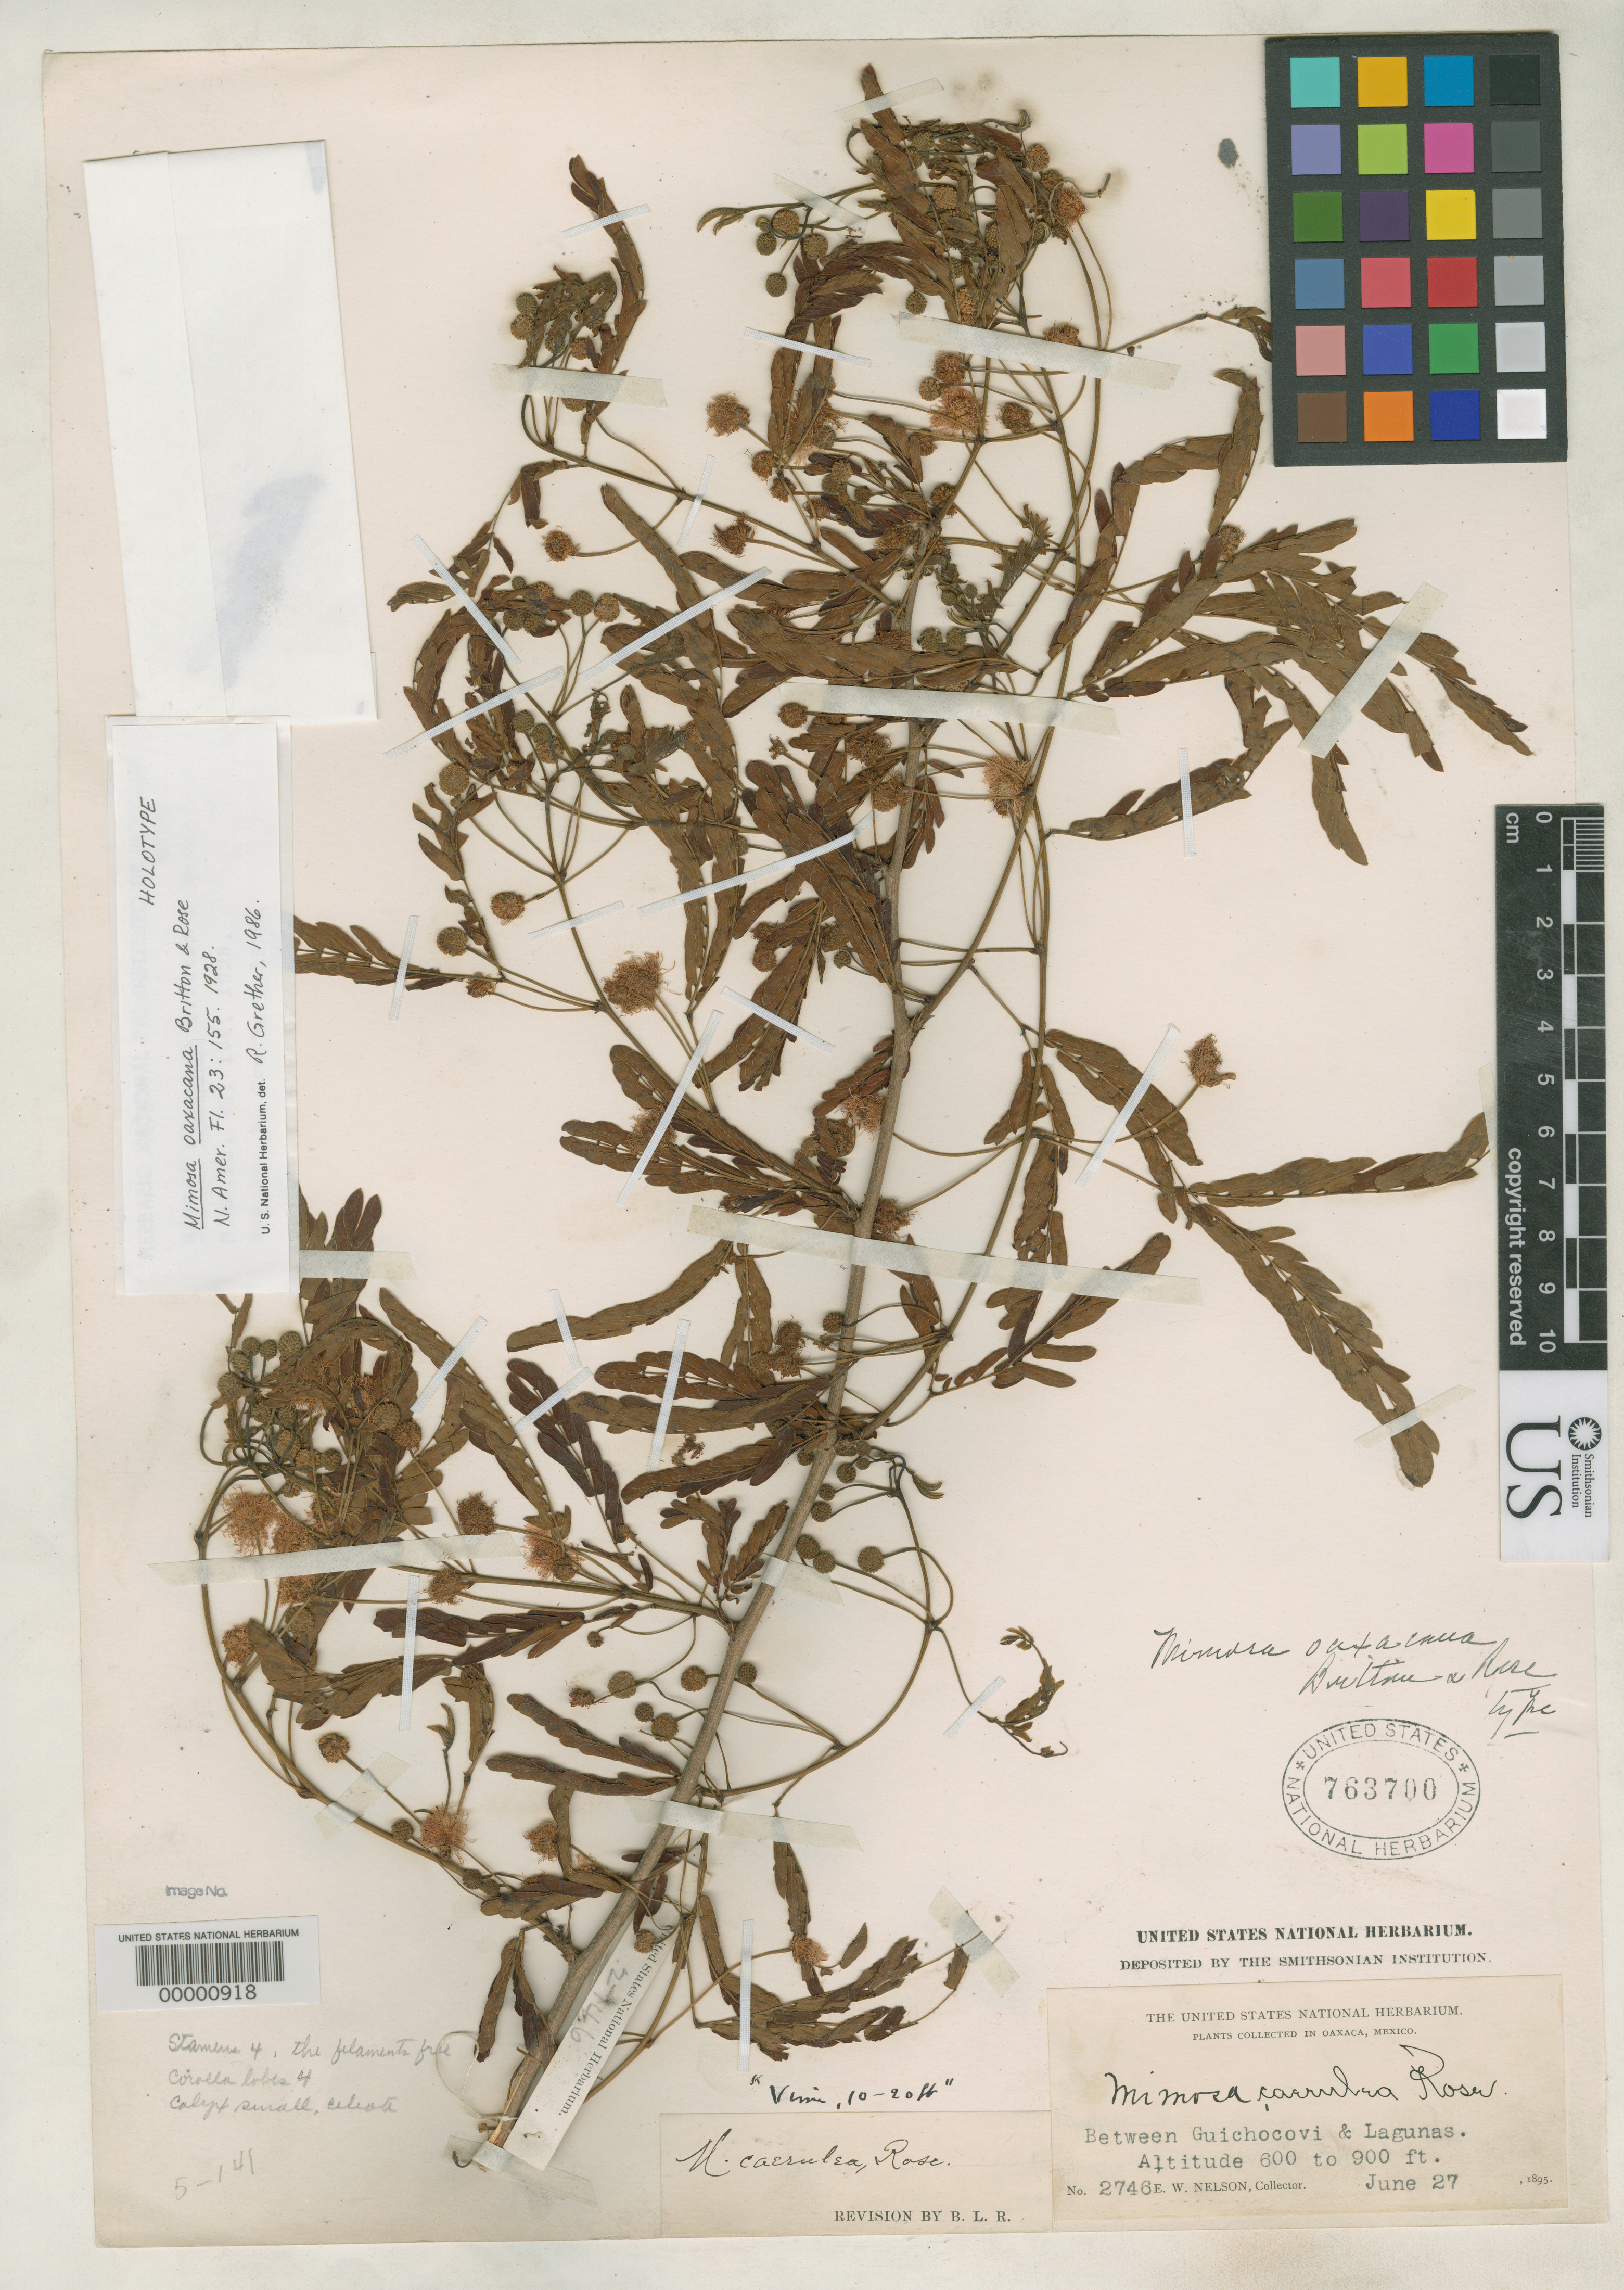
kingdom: Plantae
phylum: Tracheophyta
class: Magnoliopsida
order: Fabales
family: Fabaceae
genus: Mimosa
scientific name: Mimosa oaxacana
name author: Britton & Rose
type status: Type Collection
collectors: E. W. Nelson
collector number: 2746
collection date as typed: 27 Jun 1895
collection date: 1895-06-27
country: Mexico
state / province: Oaxaca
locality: Between Guichocovi and Lagunas.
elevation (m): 183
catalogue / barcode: US 763700